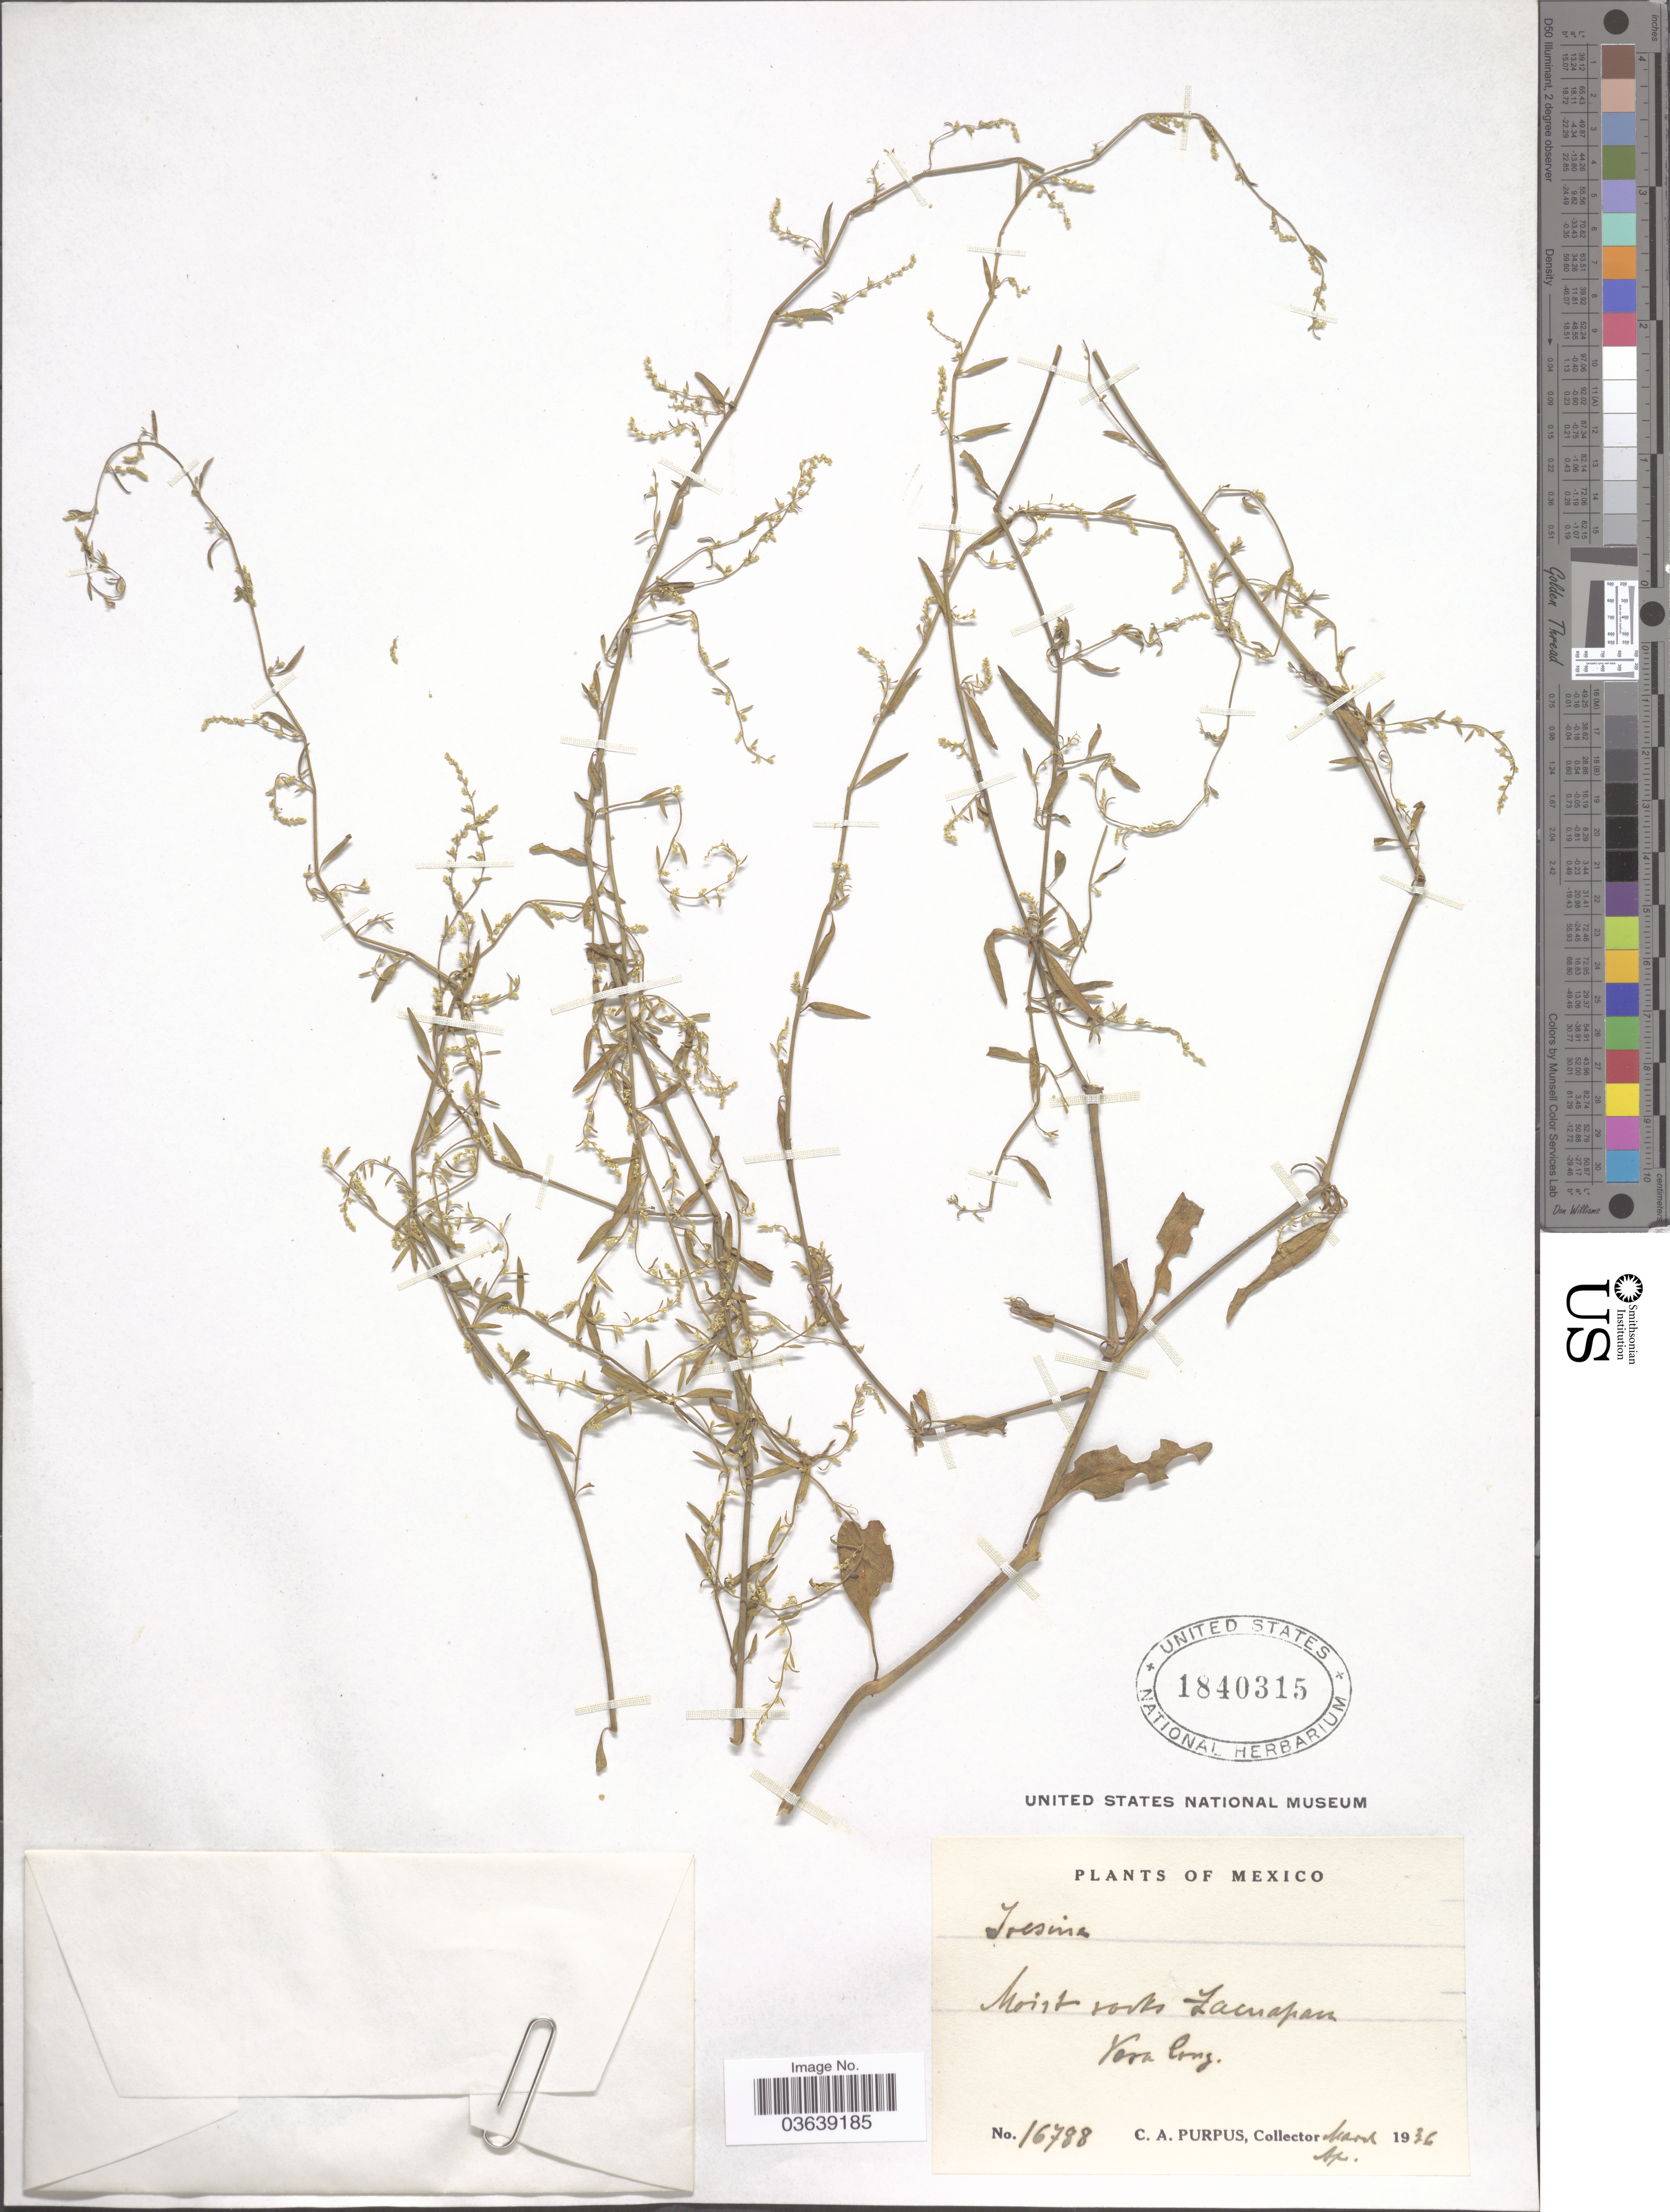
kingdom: Plantae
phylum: Tracheophyta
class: Magnoliopsida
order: Caryophyllales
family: Amaranthaceae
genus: Iresine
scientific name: Iresine sp.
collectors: C. A. Purpus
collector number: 16788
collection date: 1936-03/1936-04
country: Mexico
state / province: Veracruz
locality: Moist rocks Zacuapan. Vera Cruz.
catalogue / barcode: US 1840315